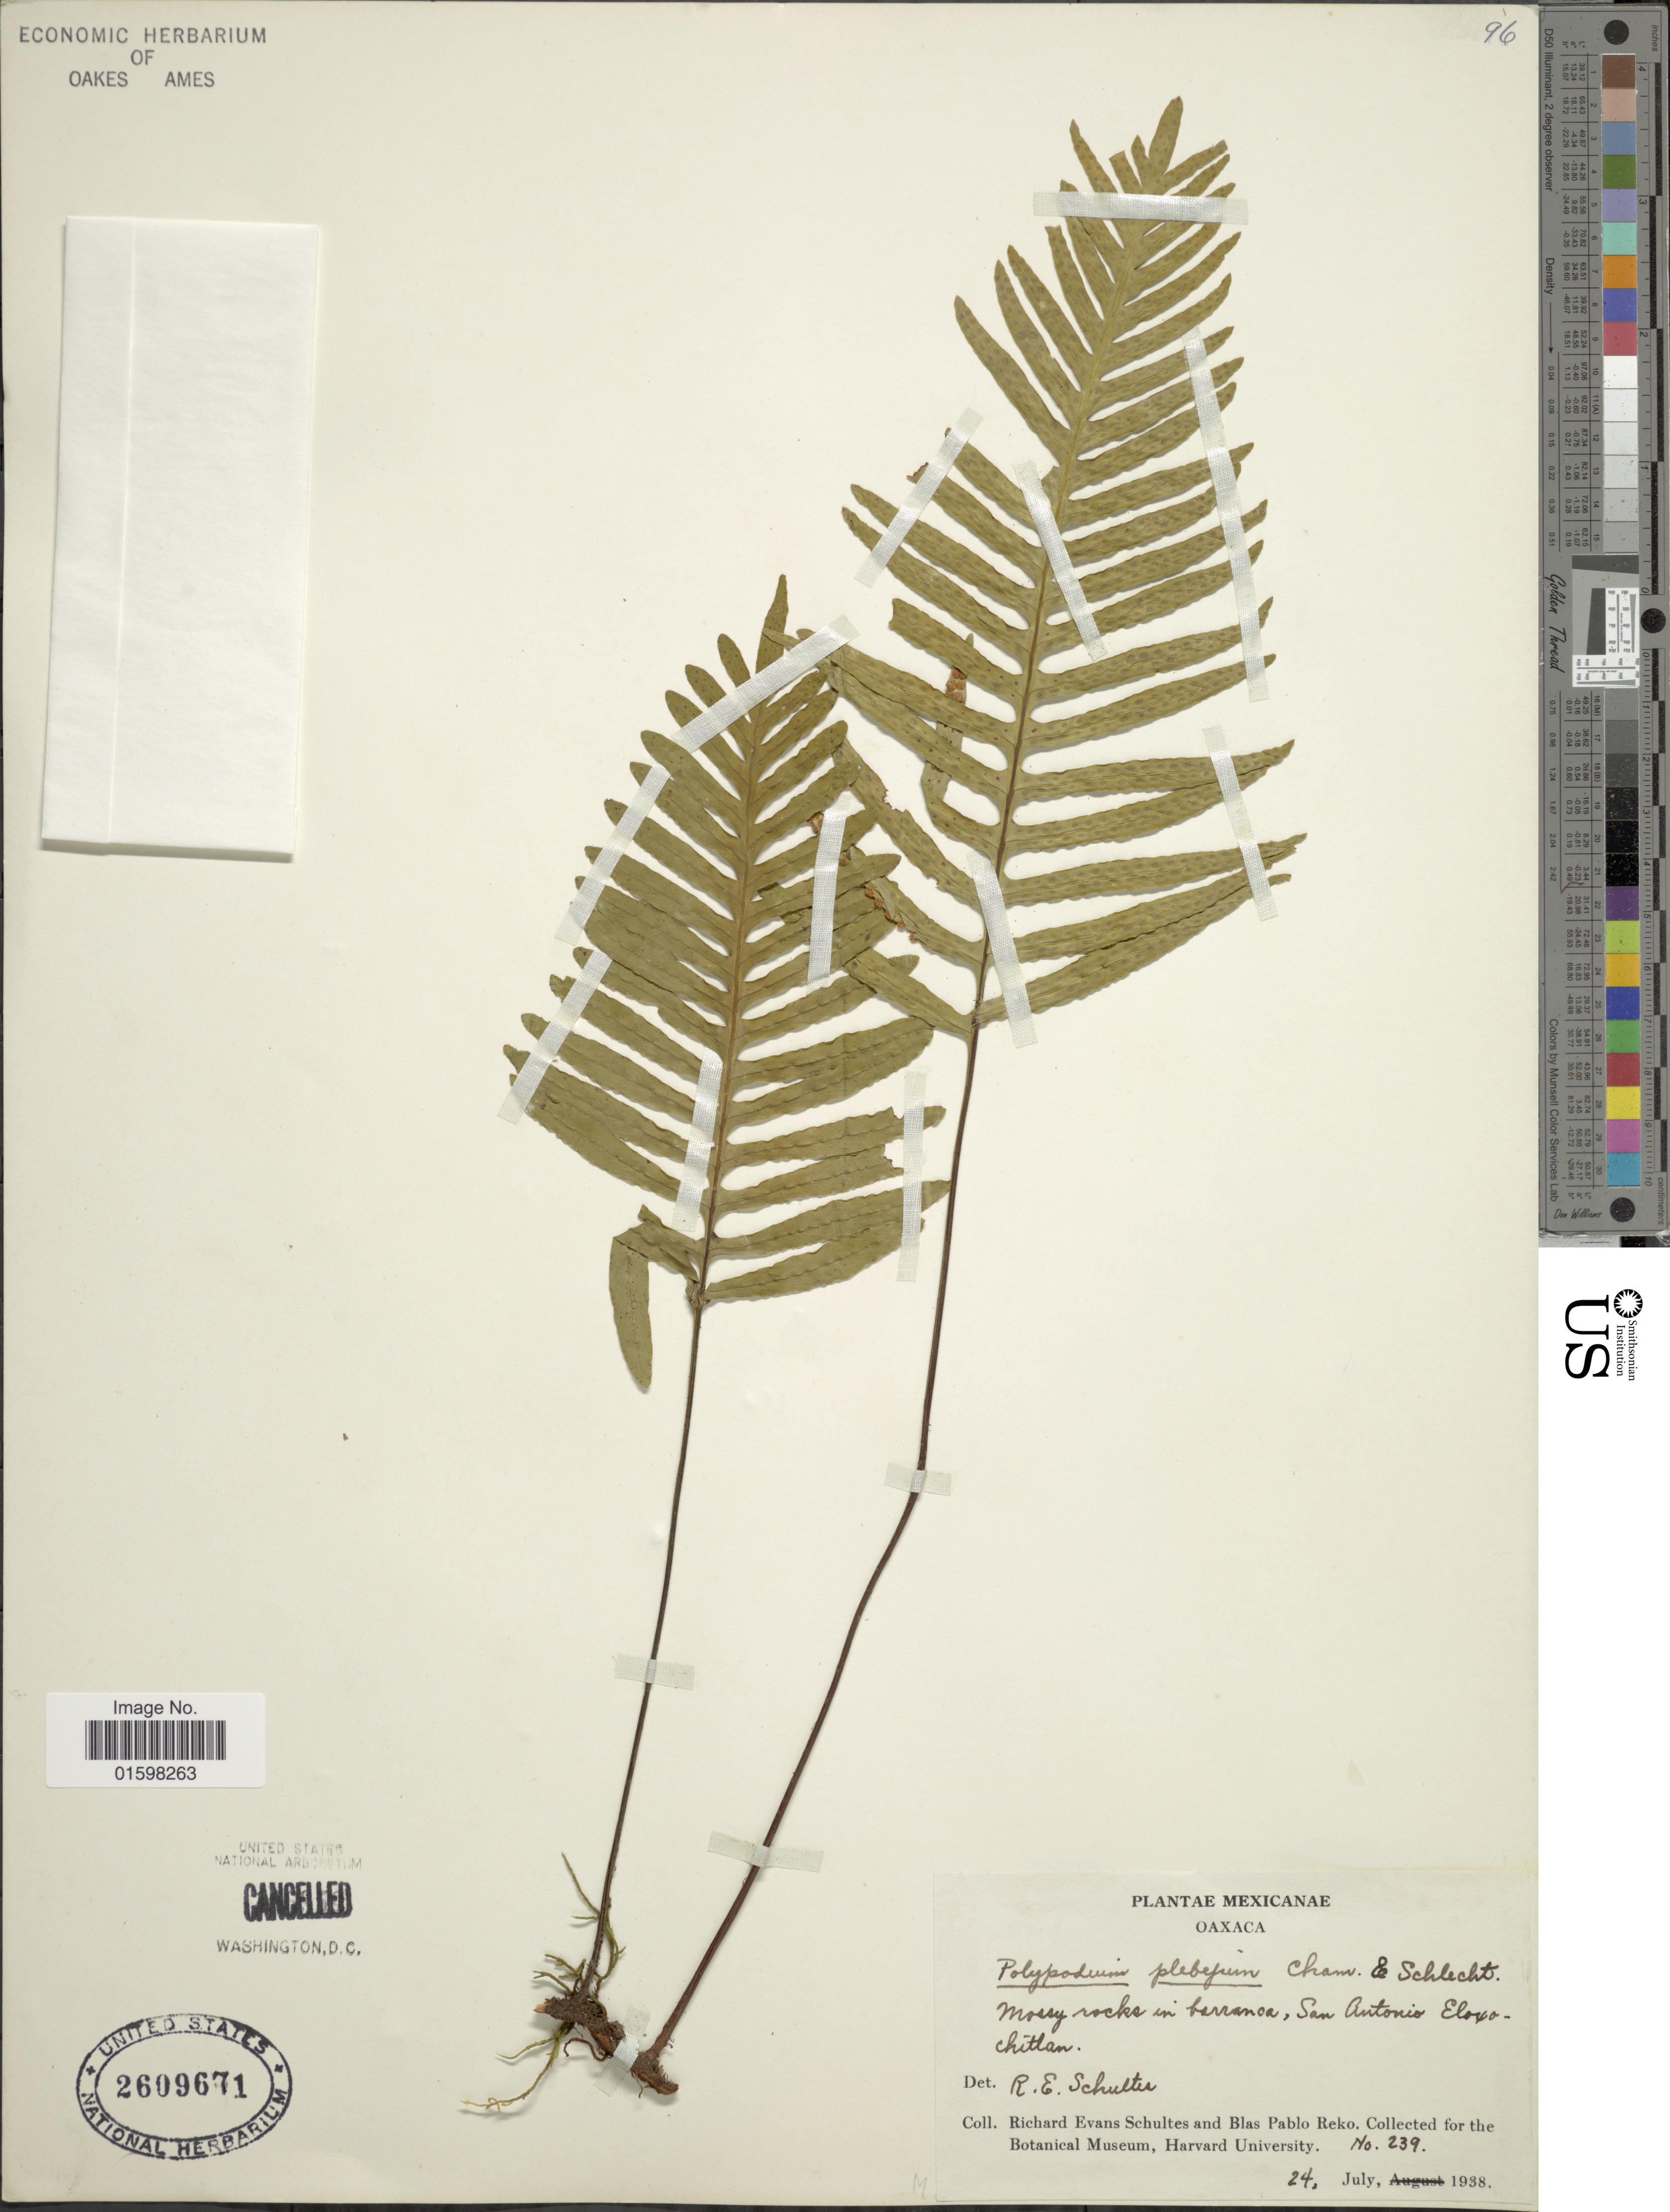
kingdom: Plantae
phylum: Tracheophyta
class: Polypodiopsida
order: Polypodiales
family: Polypodiaceae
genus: Pleopeltis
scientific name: Pleopeltis plebeia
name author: (Schltdl. ex Cham.) A.R. Sm. & Tejero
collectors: R. E. Schultes & B. P. Reko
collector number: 239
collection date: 1938-07-24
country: Mexico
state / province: Oaxaca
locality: Mossy rocks in Barranca, San Antonio Eloxochitlan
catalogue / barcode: US 2609671